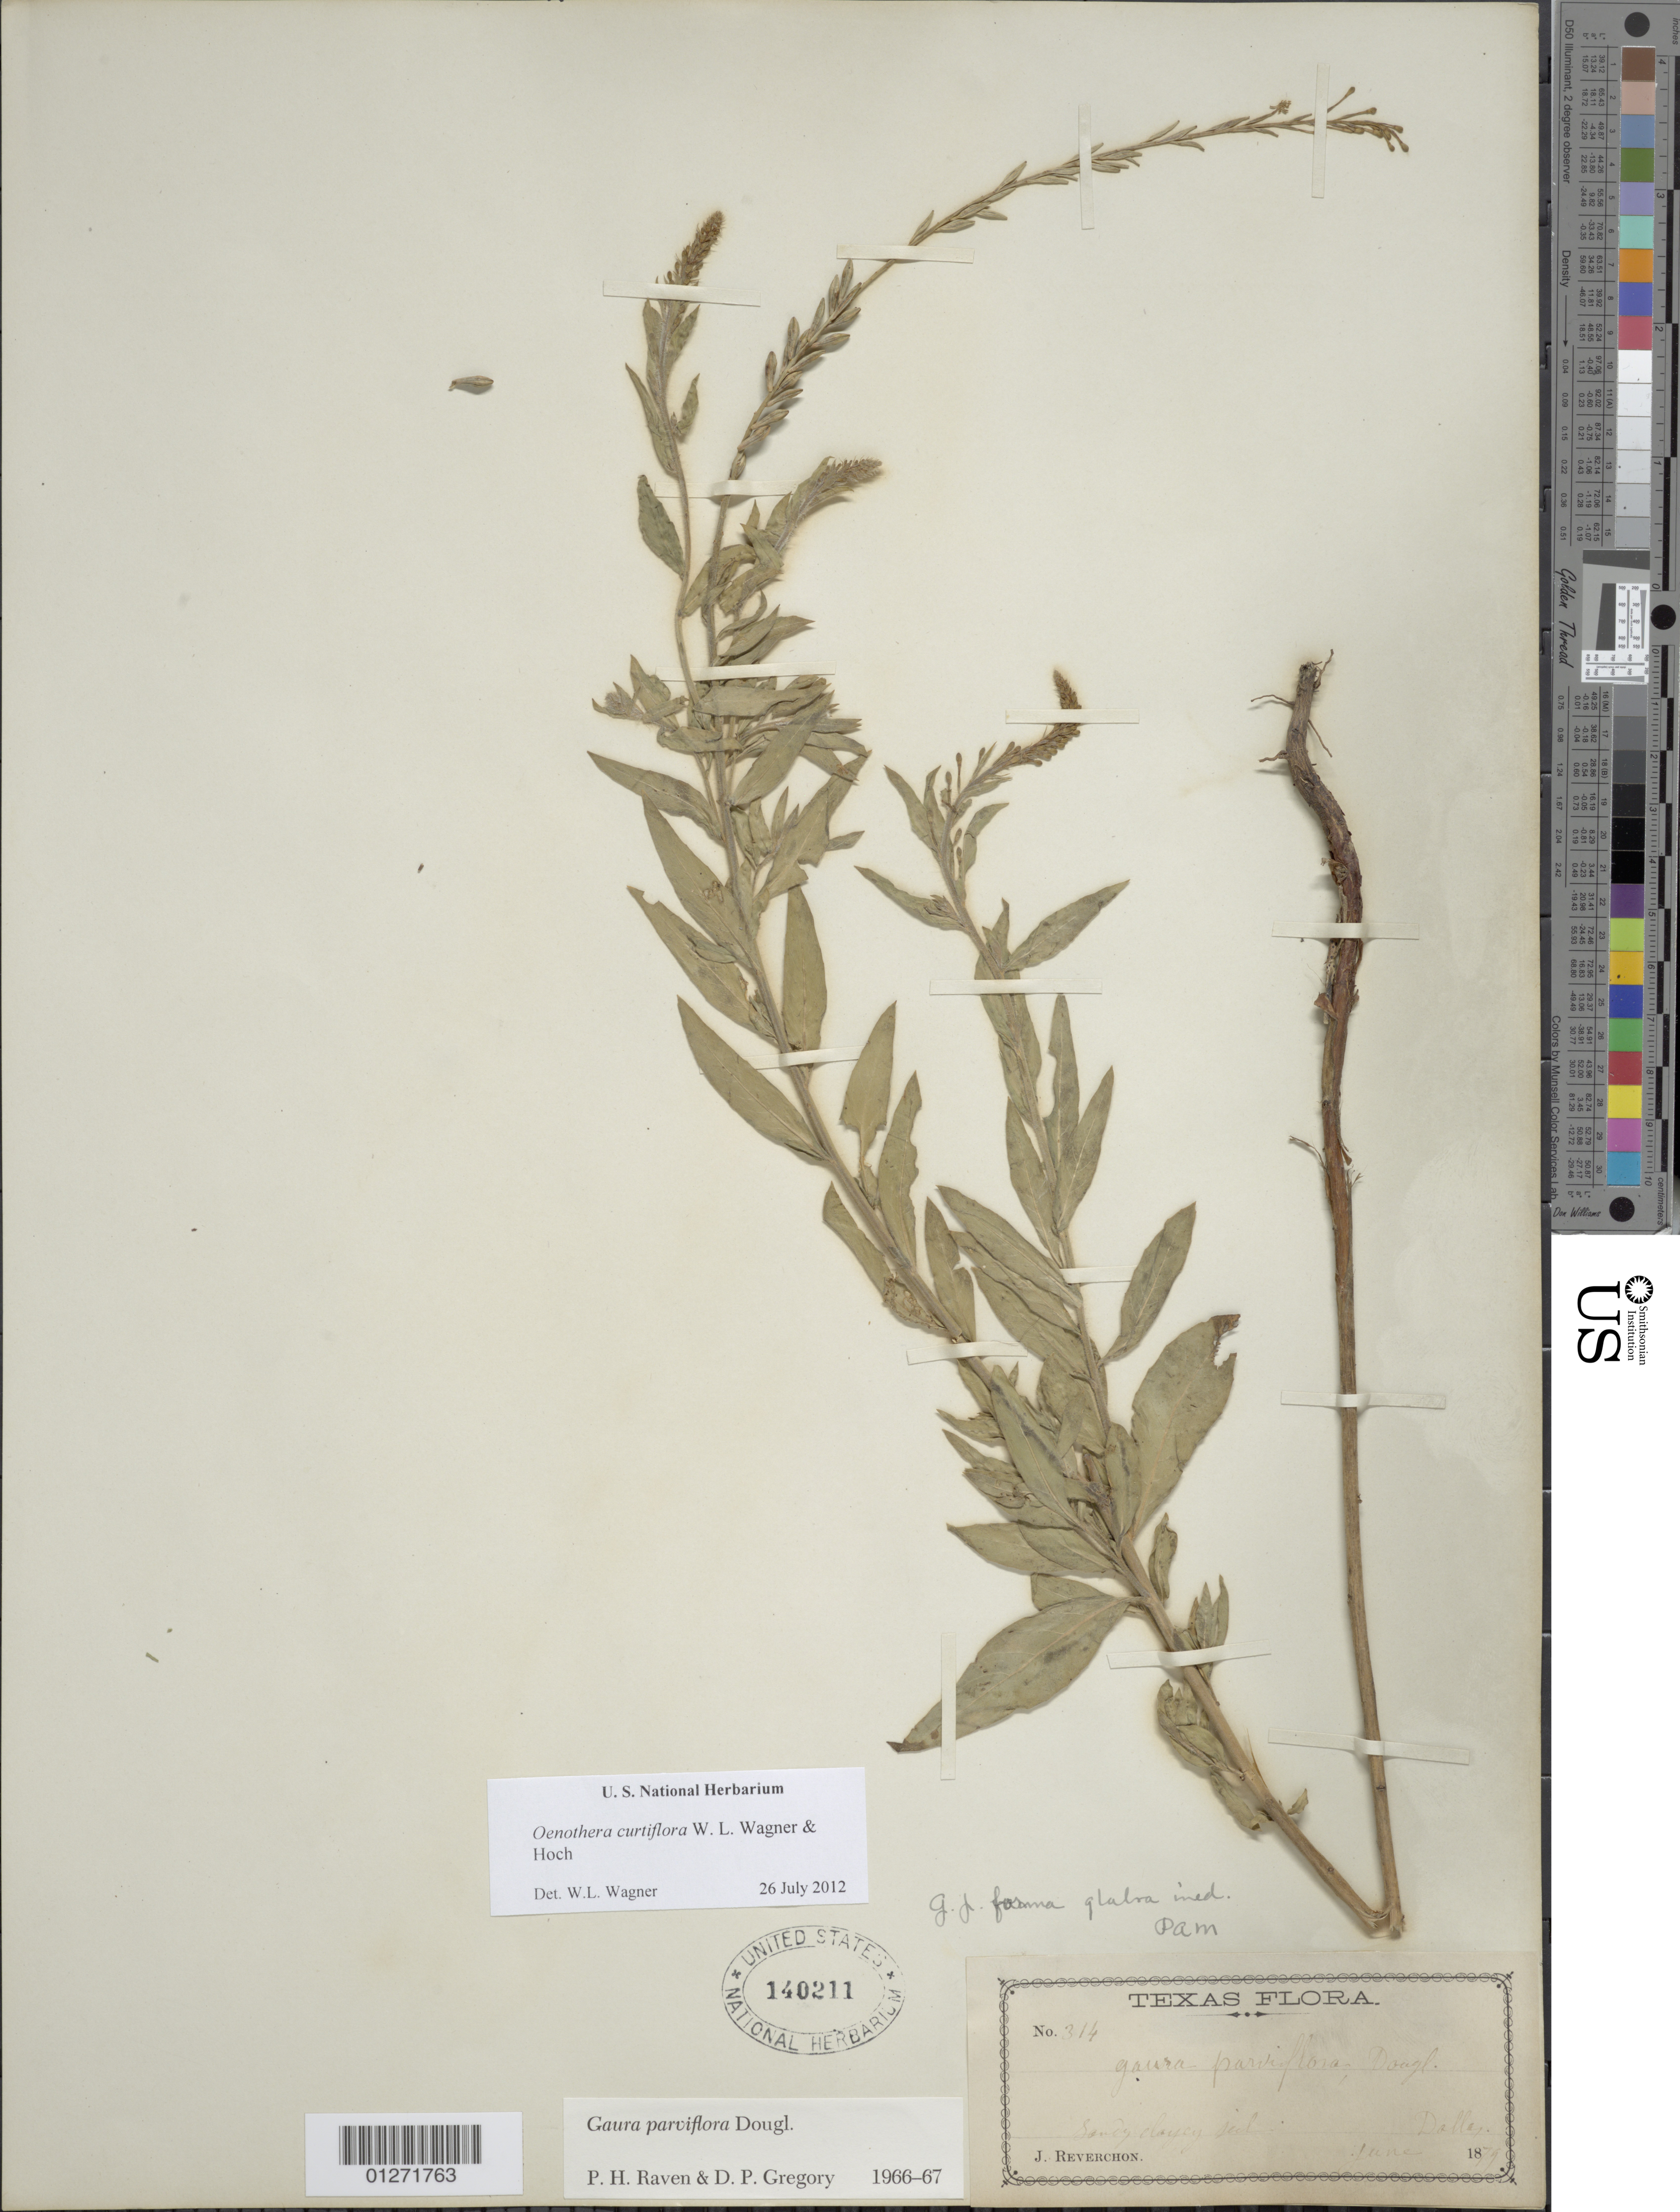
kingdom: Plantae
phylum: Tracheophyta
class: Magnoliopsida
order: Myrtales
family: Onagraceae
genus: Oenothera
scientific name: Oenothera curtiflora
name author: W.L. Wagner & Hoch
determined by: Wagner, W. L., (BOT), Smithsonian Institution - National Museum of Natural History (UNITED STATES)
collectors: J. Reverchon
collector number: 314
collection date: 1879-06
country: United States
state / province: Texas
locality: Dallas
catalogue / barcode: US 140211